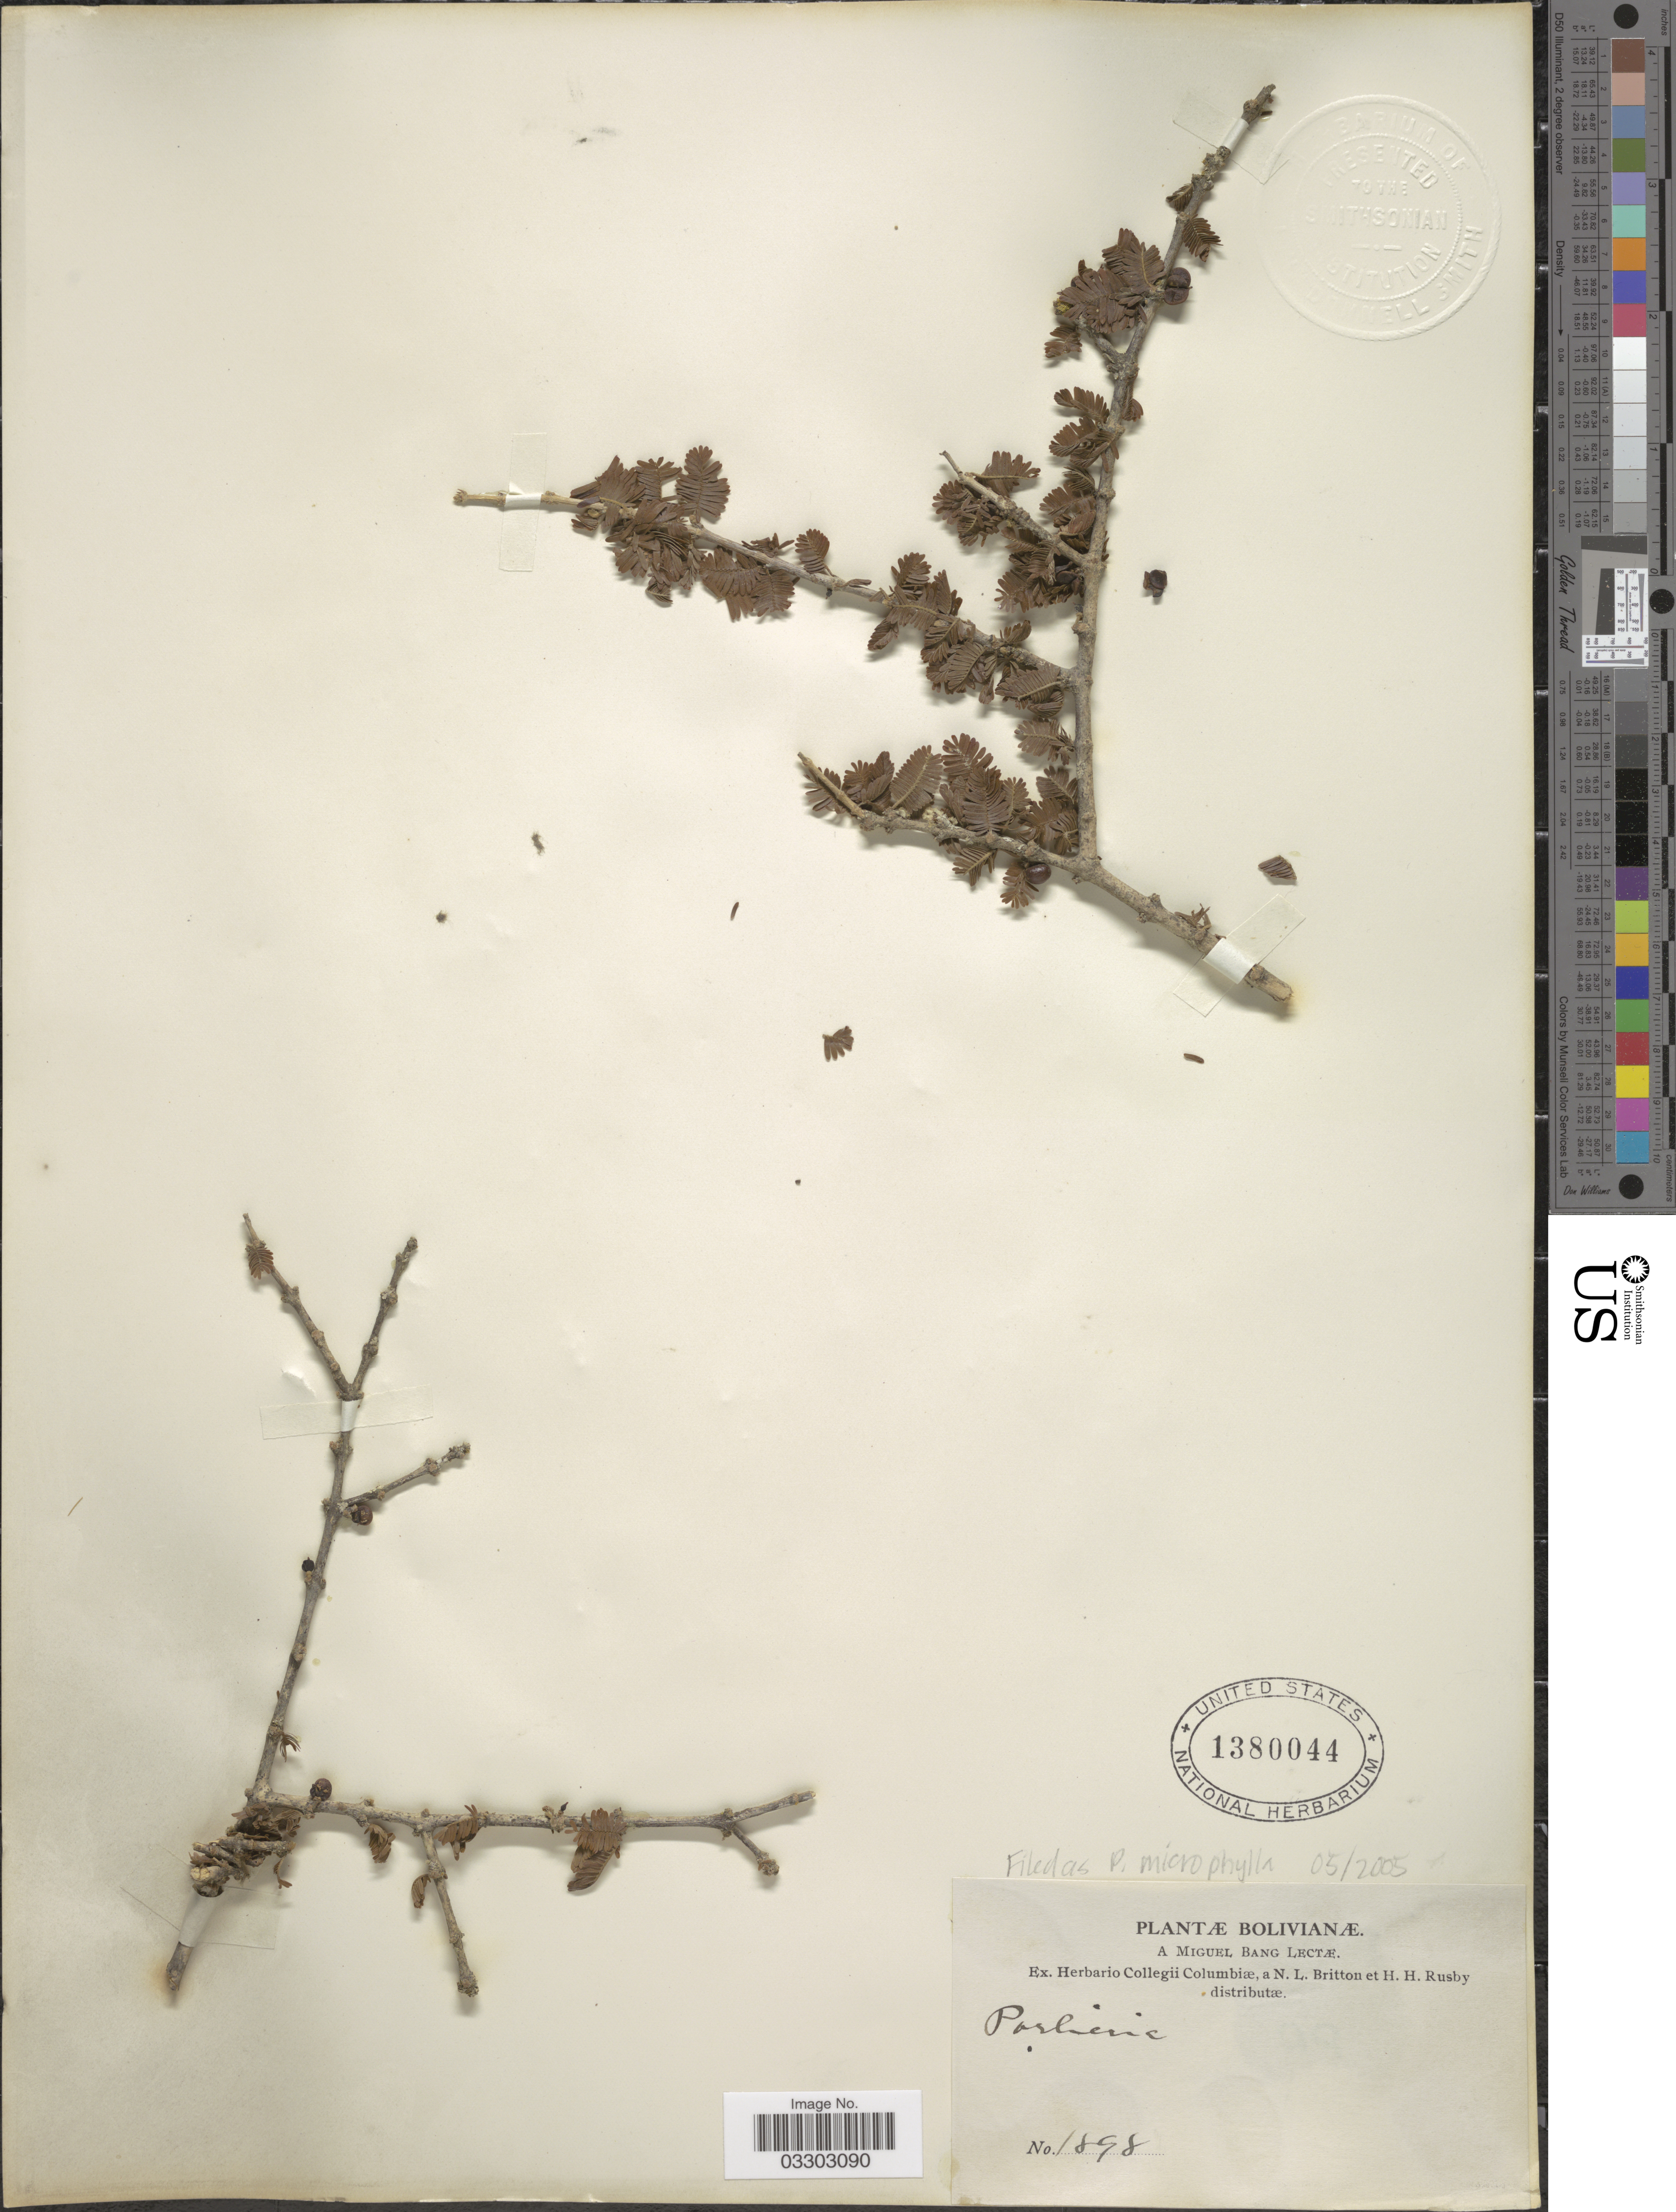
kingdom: Plantae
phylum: Tracheophyta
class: Magnoliopsida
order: Zygophyllales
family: Zygophyllaceae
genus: Porlieria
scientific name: Porlieria microphylla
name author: (Baill.) Descole et al.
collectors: M. Bang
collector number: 1898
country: Bolivia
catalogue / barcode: US 1380044